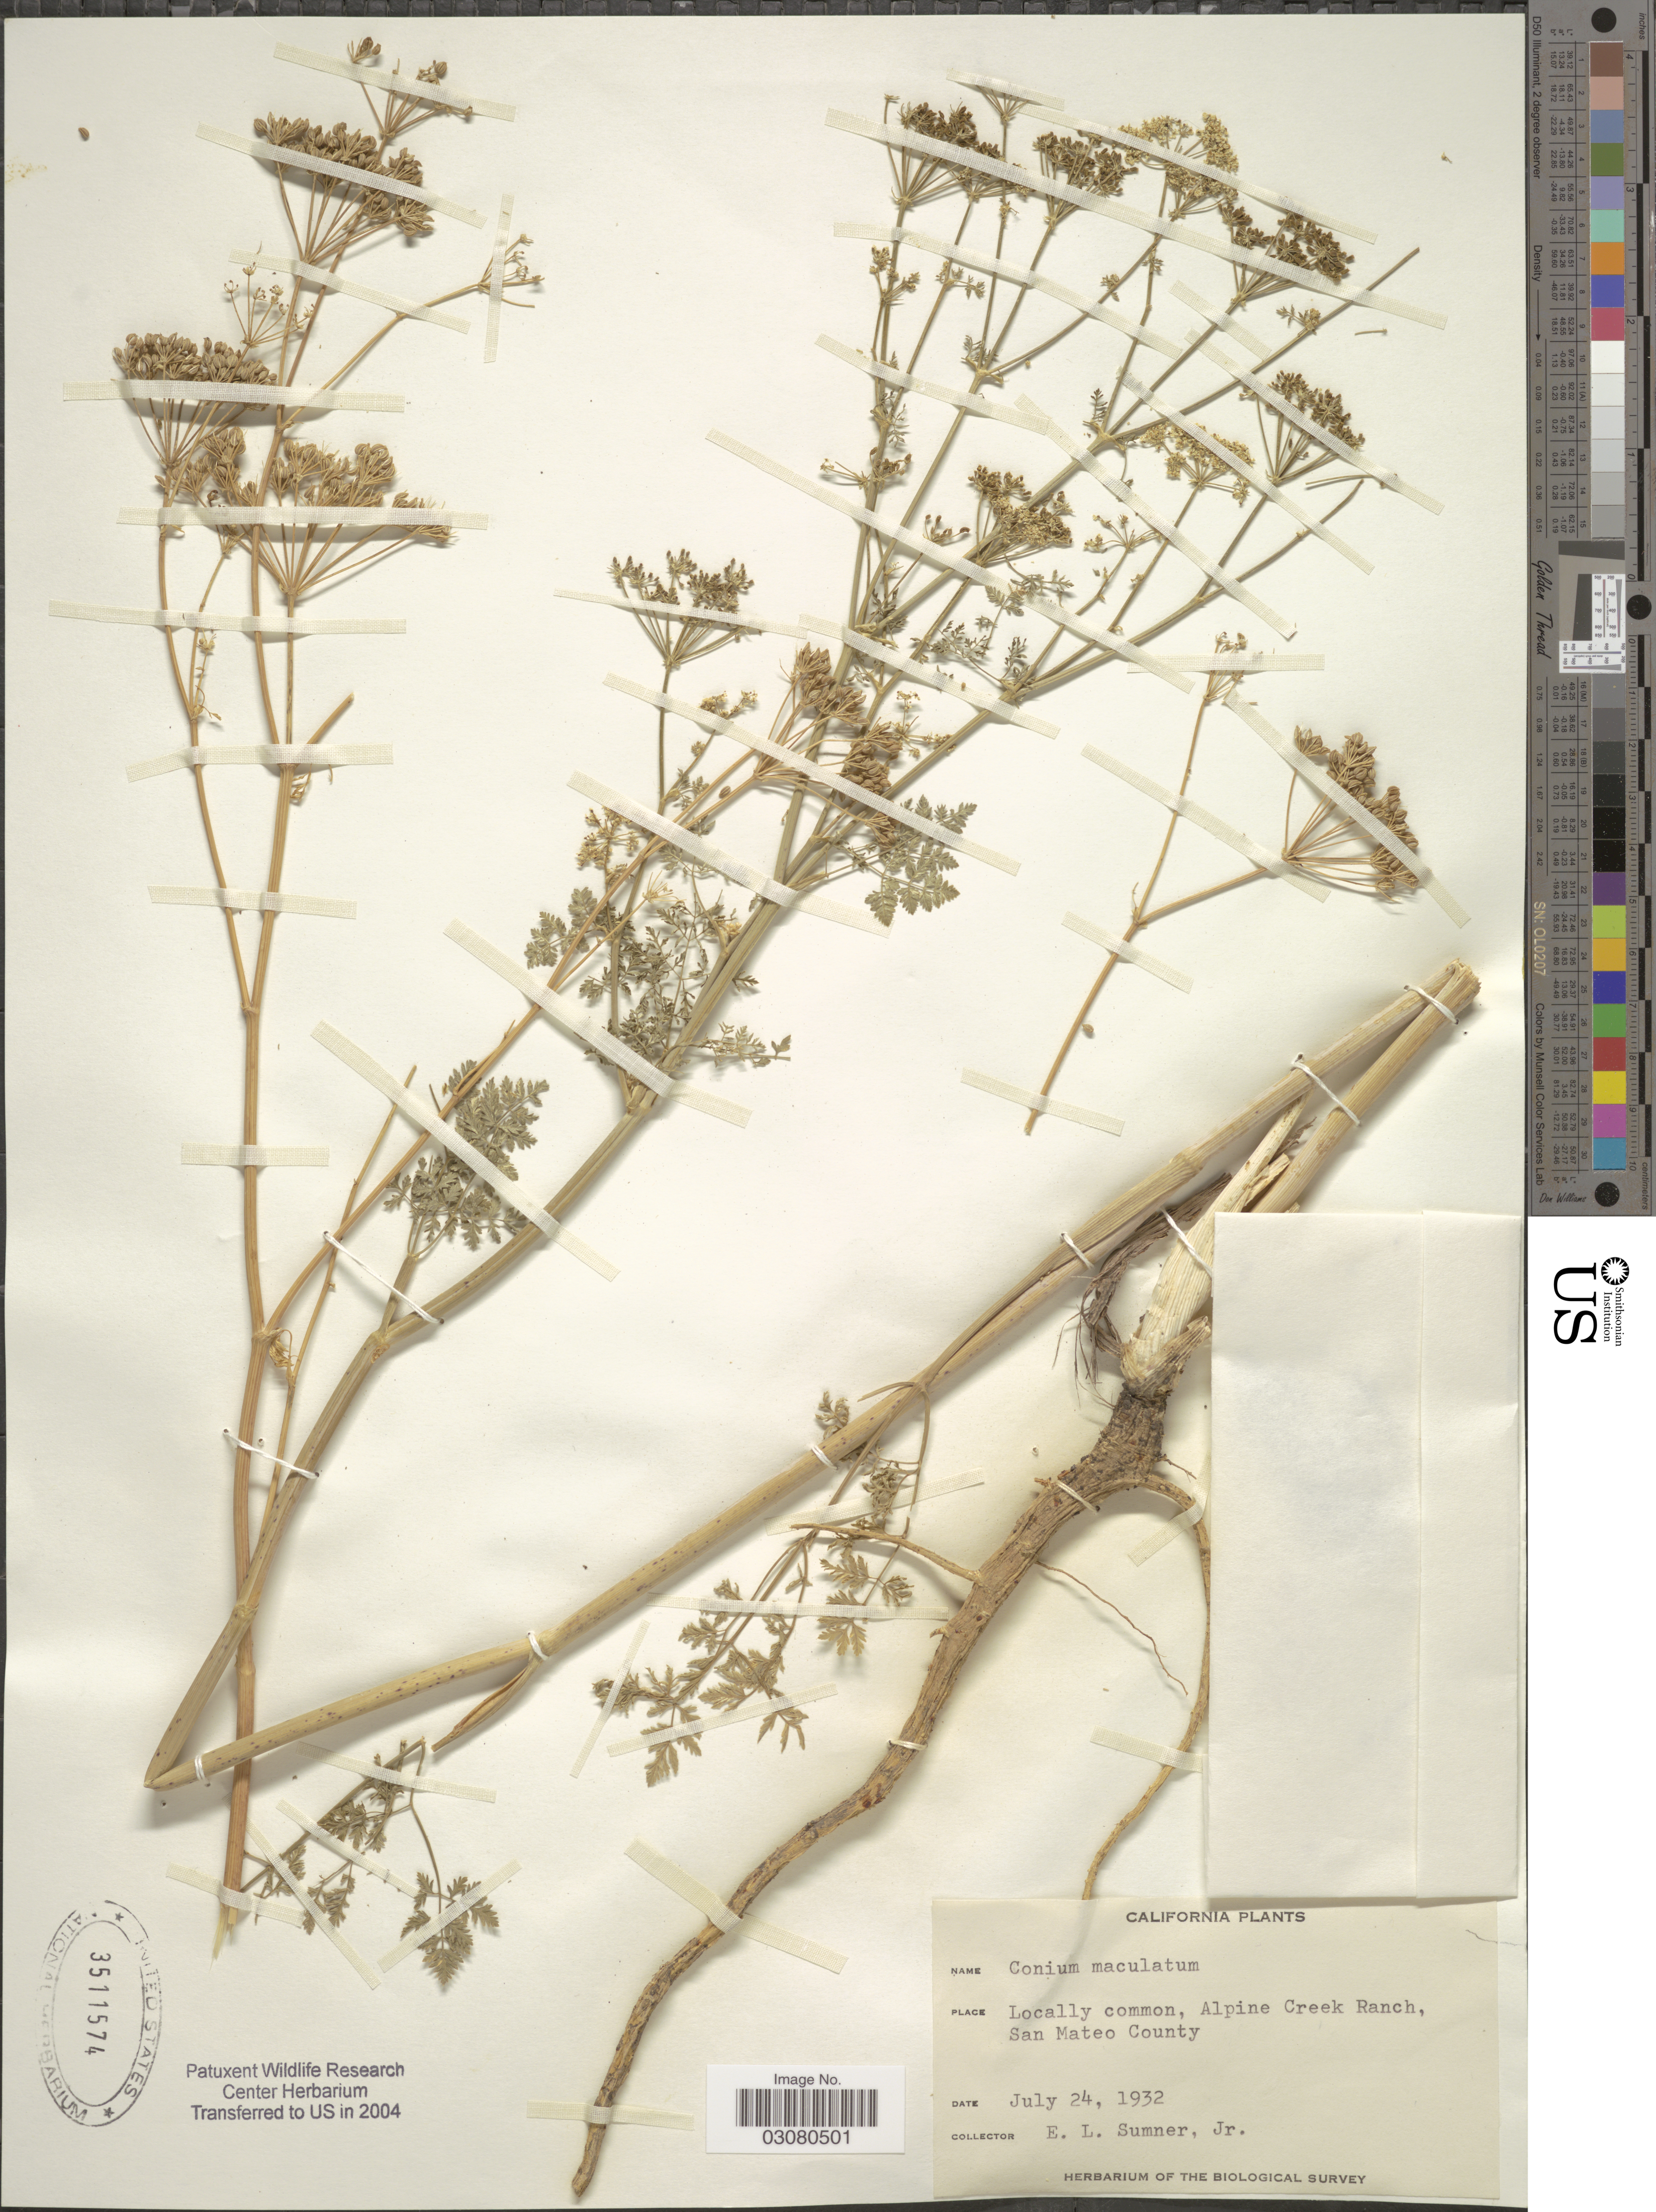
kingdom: Plantae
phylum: Tracheophyta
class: Magnoliopsida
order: Apiales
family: Apiaceae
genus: Conium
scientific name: Conium maculatum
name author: L.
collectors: E. Sumner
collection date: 1932-07-24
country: United States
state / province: California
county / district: San Mateo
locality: Alpine Creek Ranch, San Mateo County.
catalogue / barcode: US 3511574